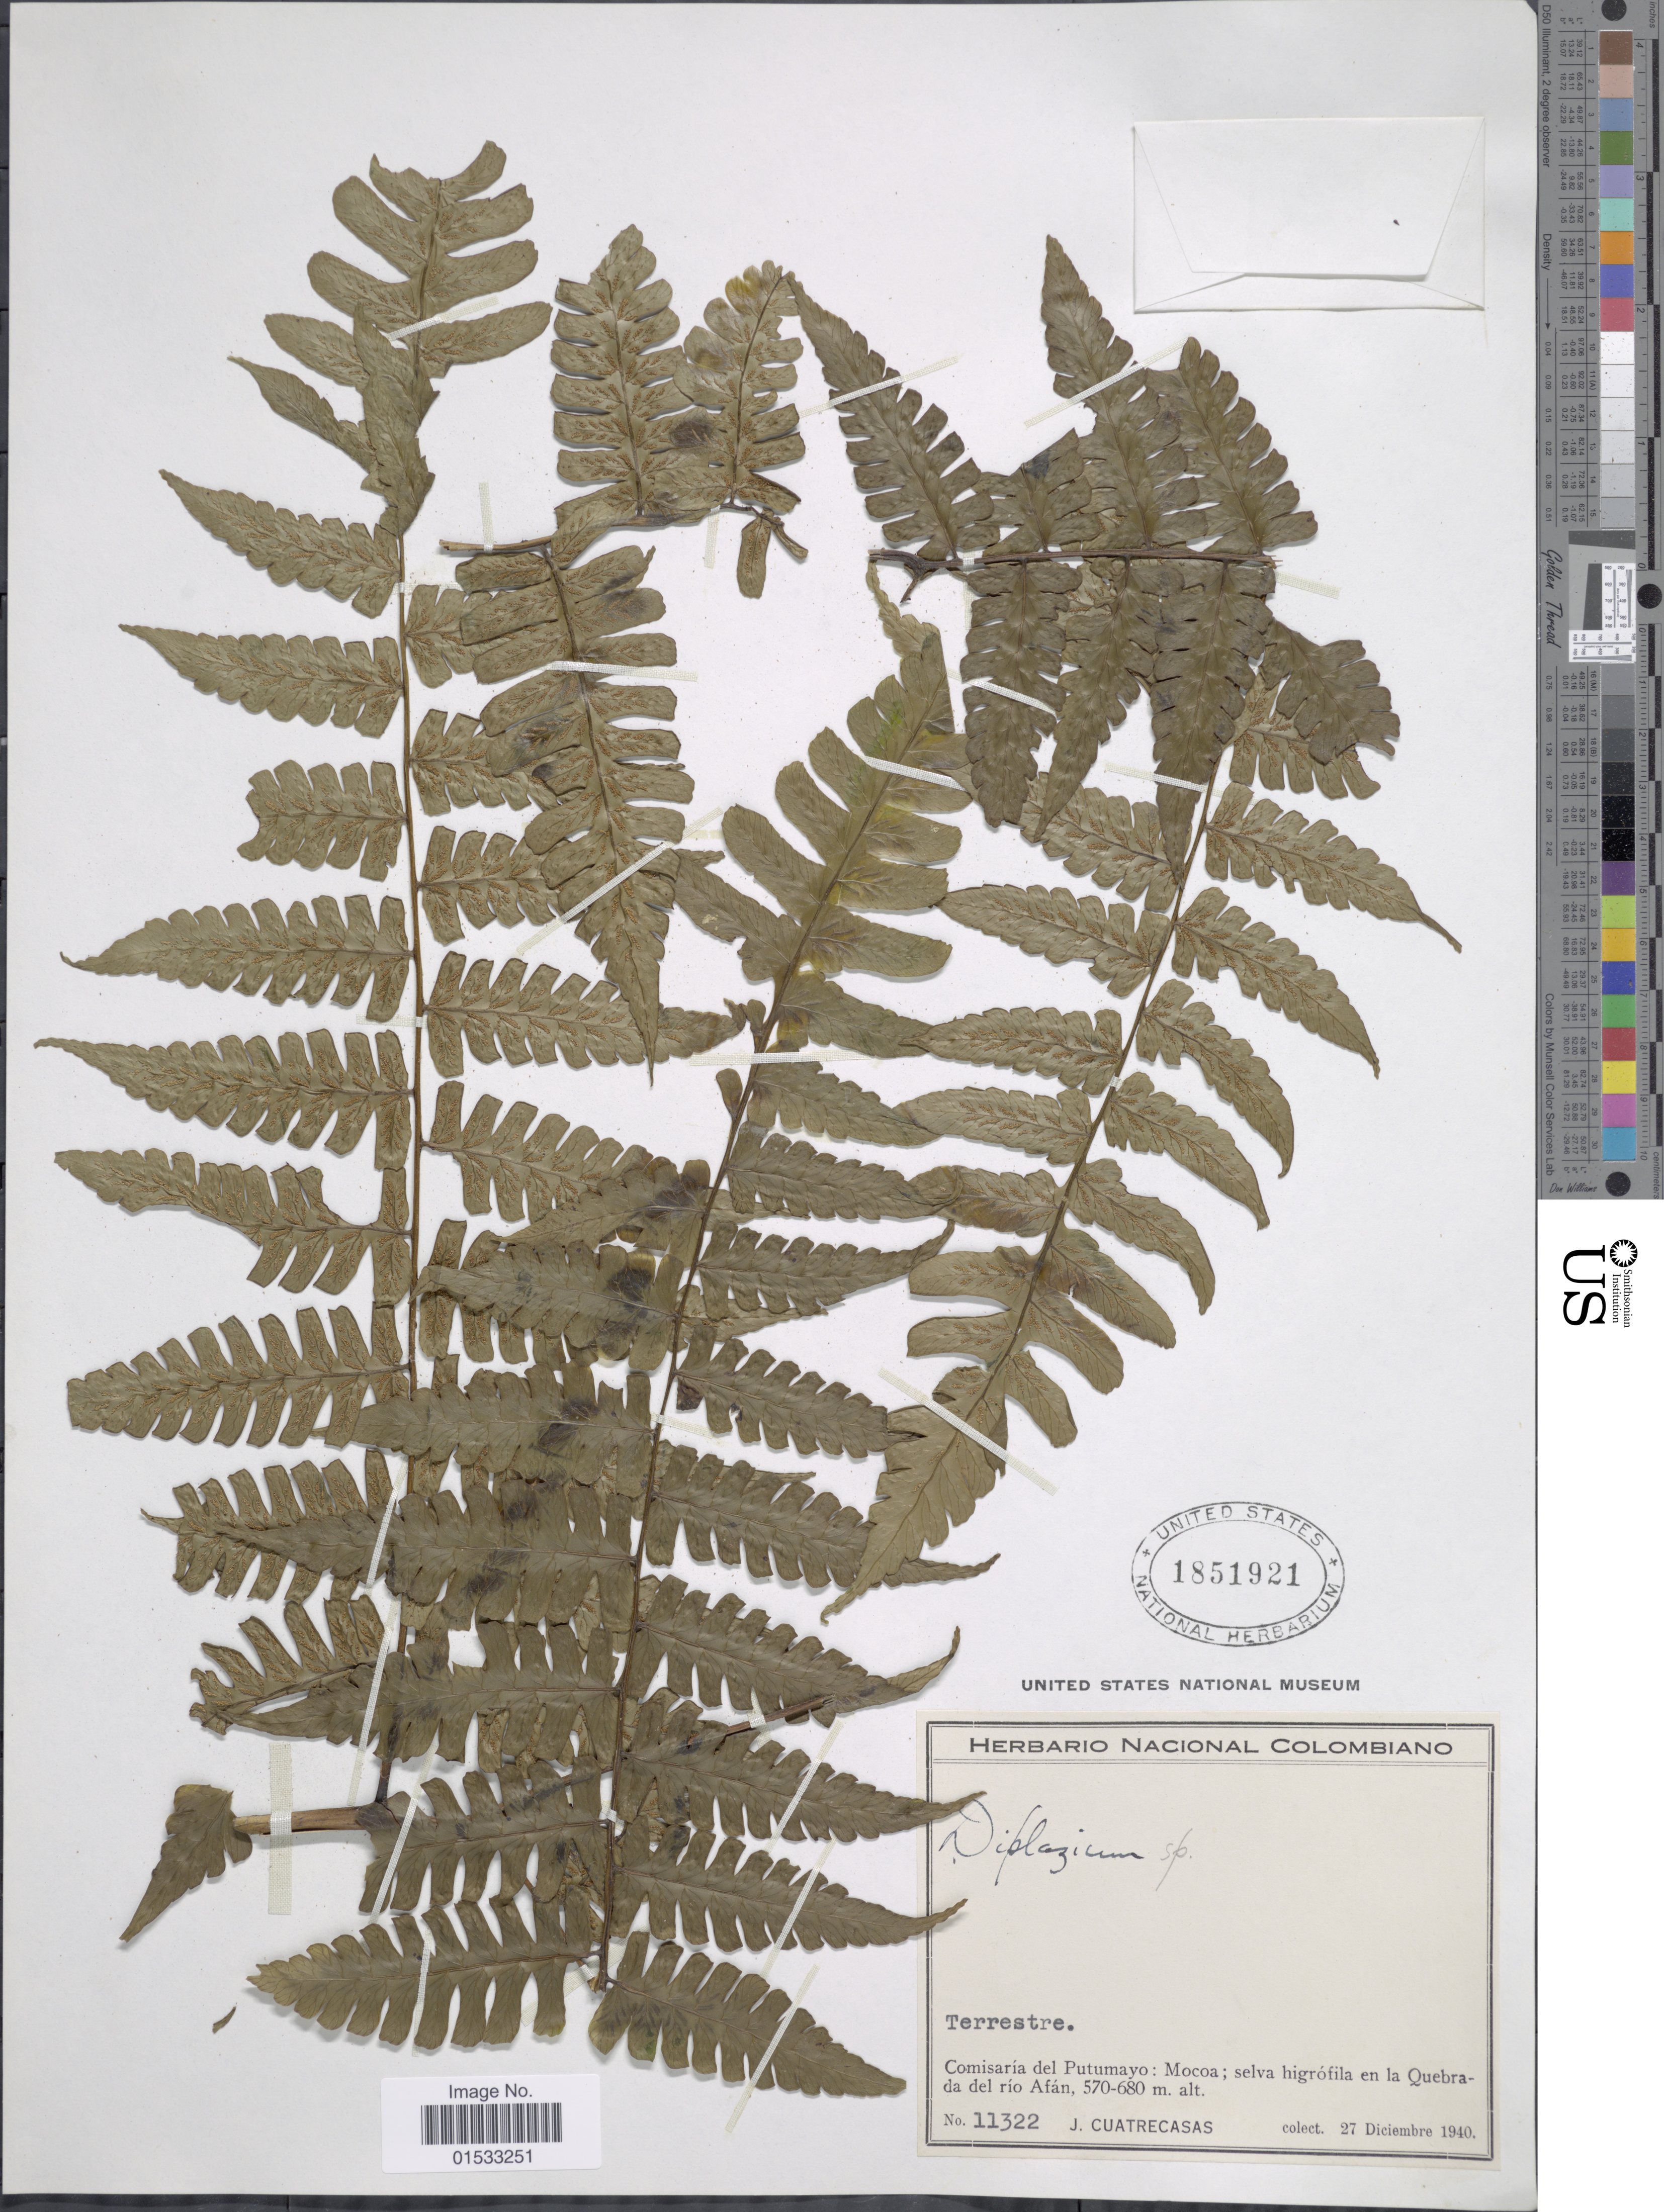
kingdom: Plantae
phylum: Tracheophyta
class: Polypodiopsida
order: Polypodiales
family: Athyriaceae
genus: Diplazium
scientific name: Diplazium sp.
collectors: J. Cuatrecasas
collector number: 11322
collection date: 1940-12-27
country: Colombia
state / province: Putumayo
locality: Comisaría del Putuyamo: Mocoa; selva higrófila en la Quebrada del río Afán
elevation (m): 570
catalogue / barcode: US 1851921